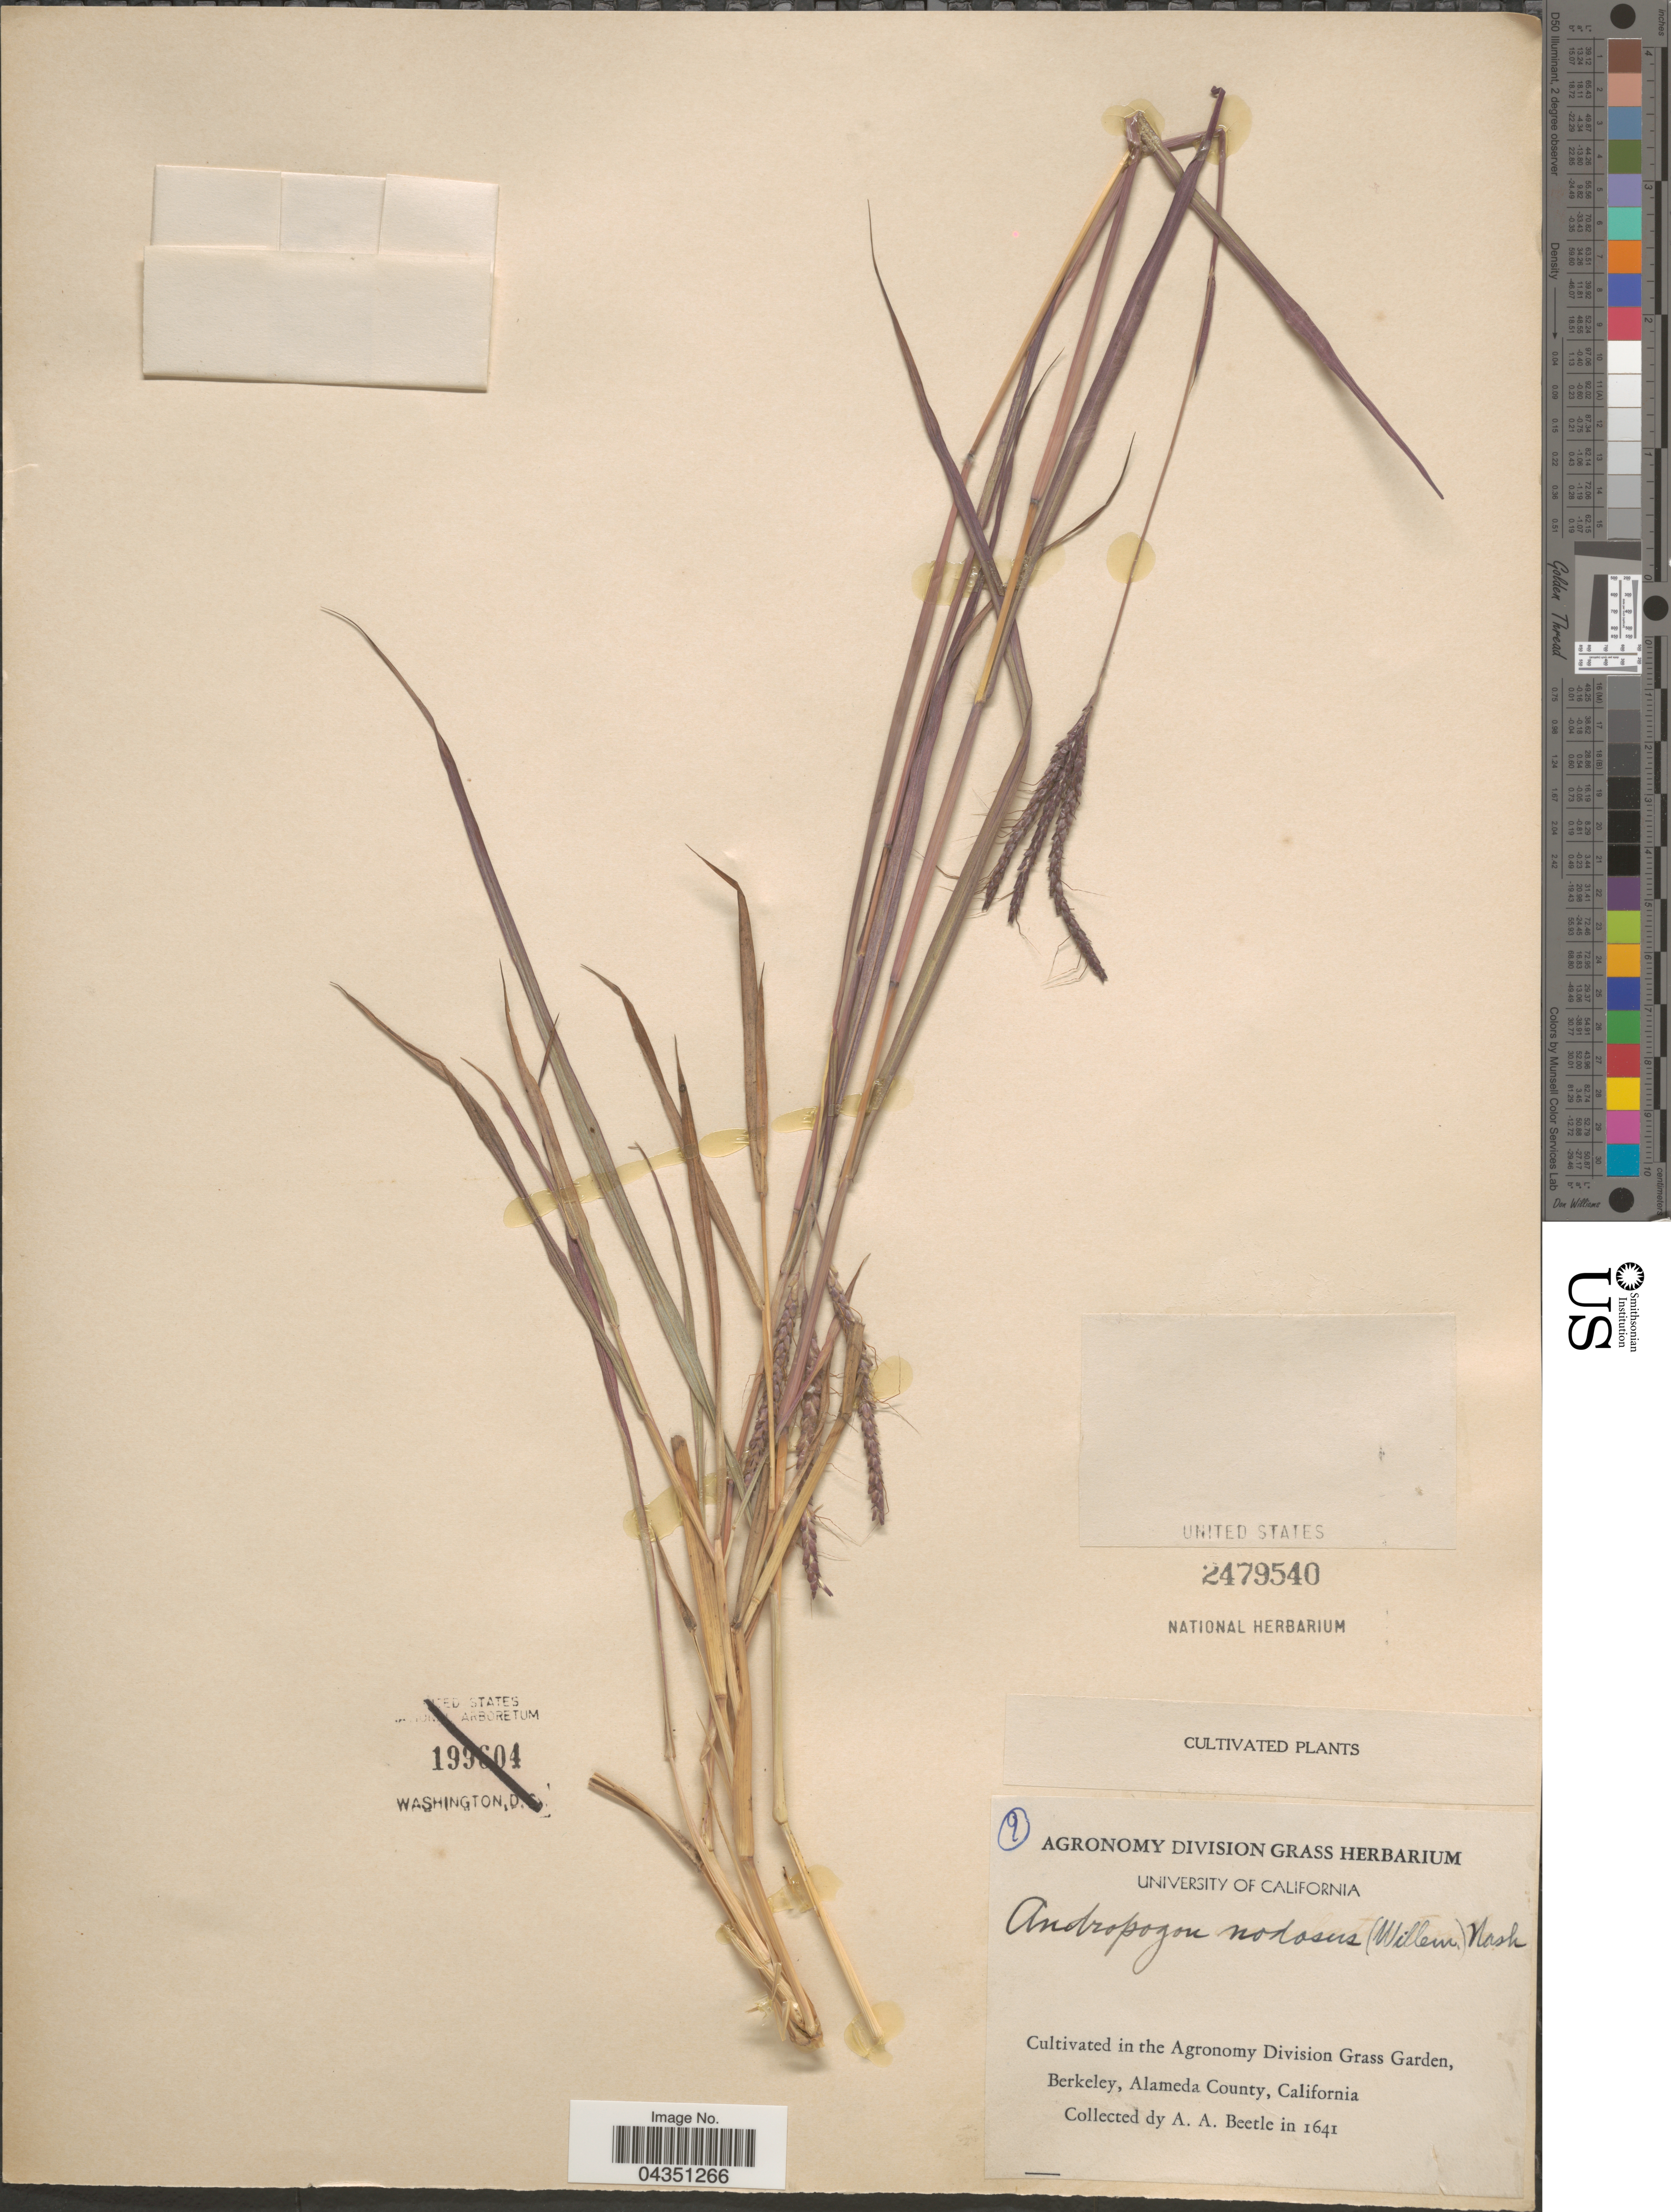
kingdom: Plantae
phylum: Tracheophyta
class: Liliopsida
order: Poales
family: Poaceae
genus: Dichanthium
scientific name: Dichanthium aristatum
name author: (Poir.) C.E. Hubb.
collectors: A. A. Beetle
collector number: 9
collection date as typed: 1641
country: United States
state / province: California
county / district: Alameda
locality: In the Agronomy Division Grass Garden, Berkeley, Alameda County.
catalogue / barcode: US 2479540